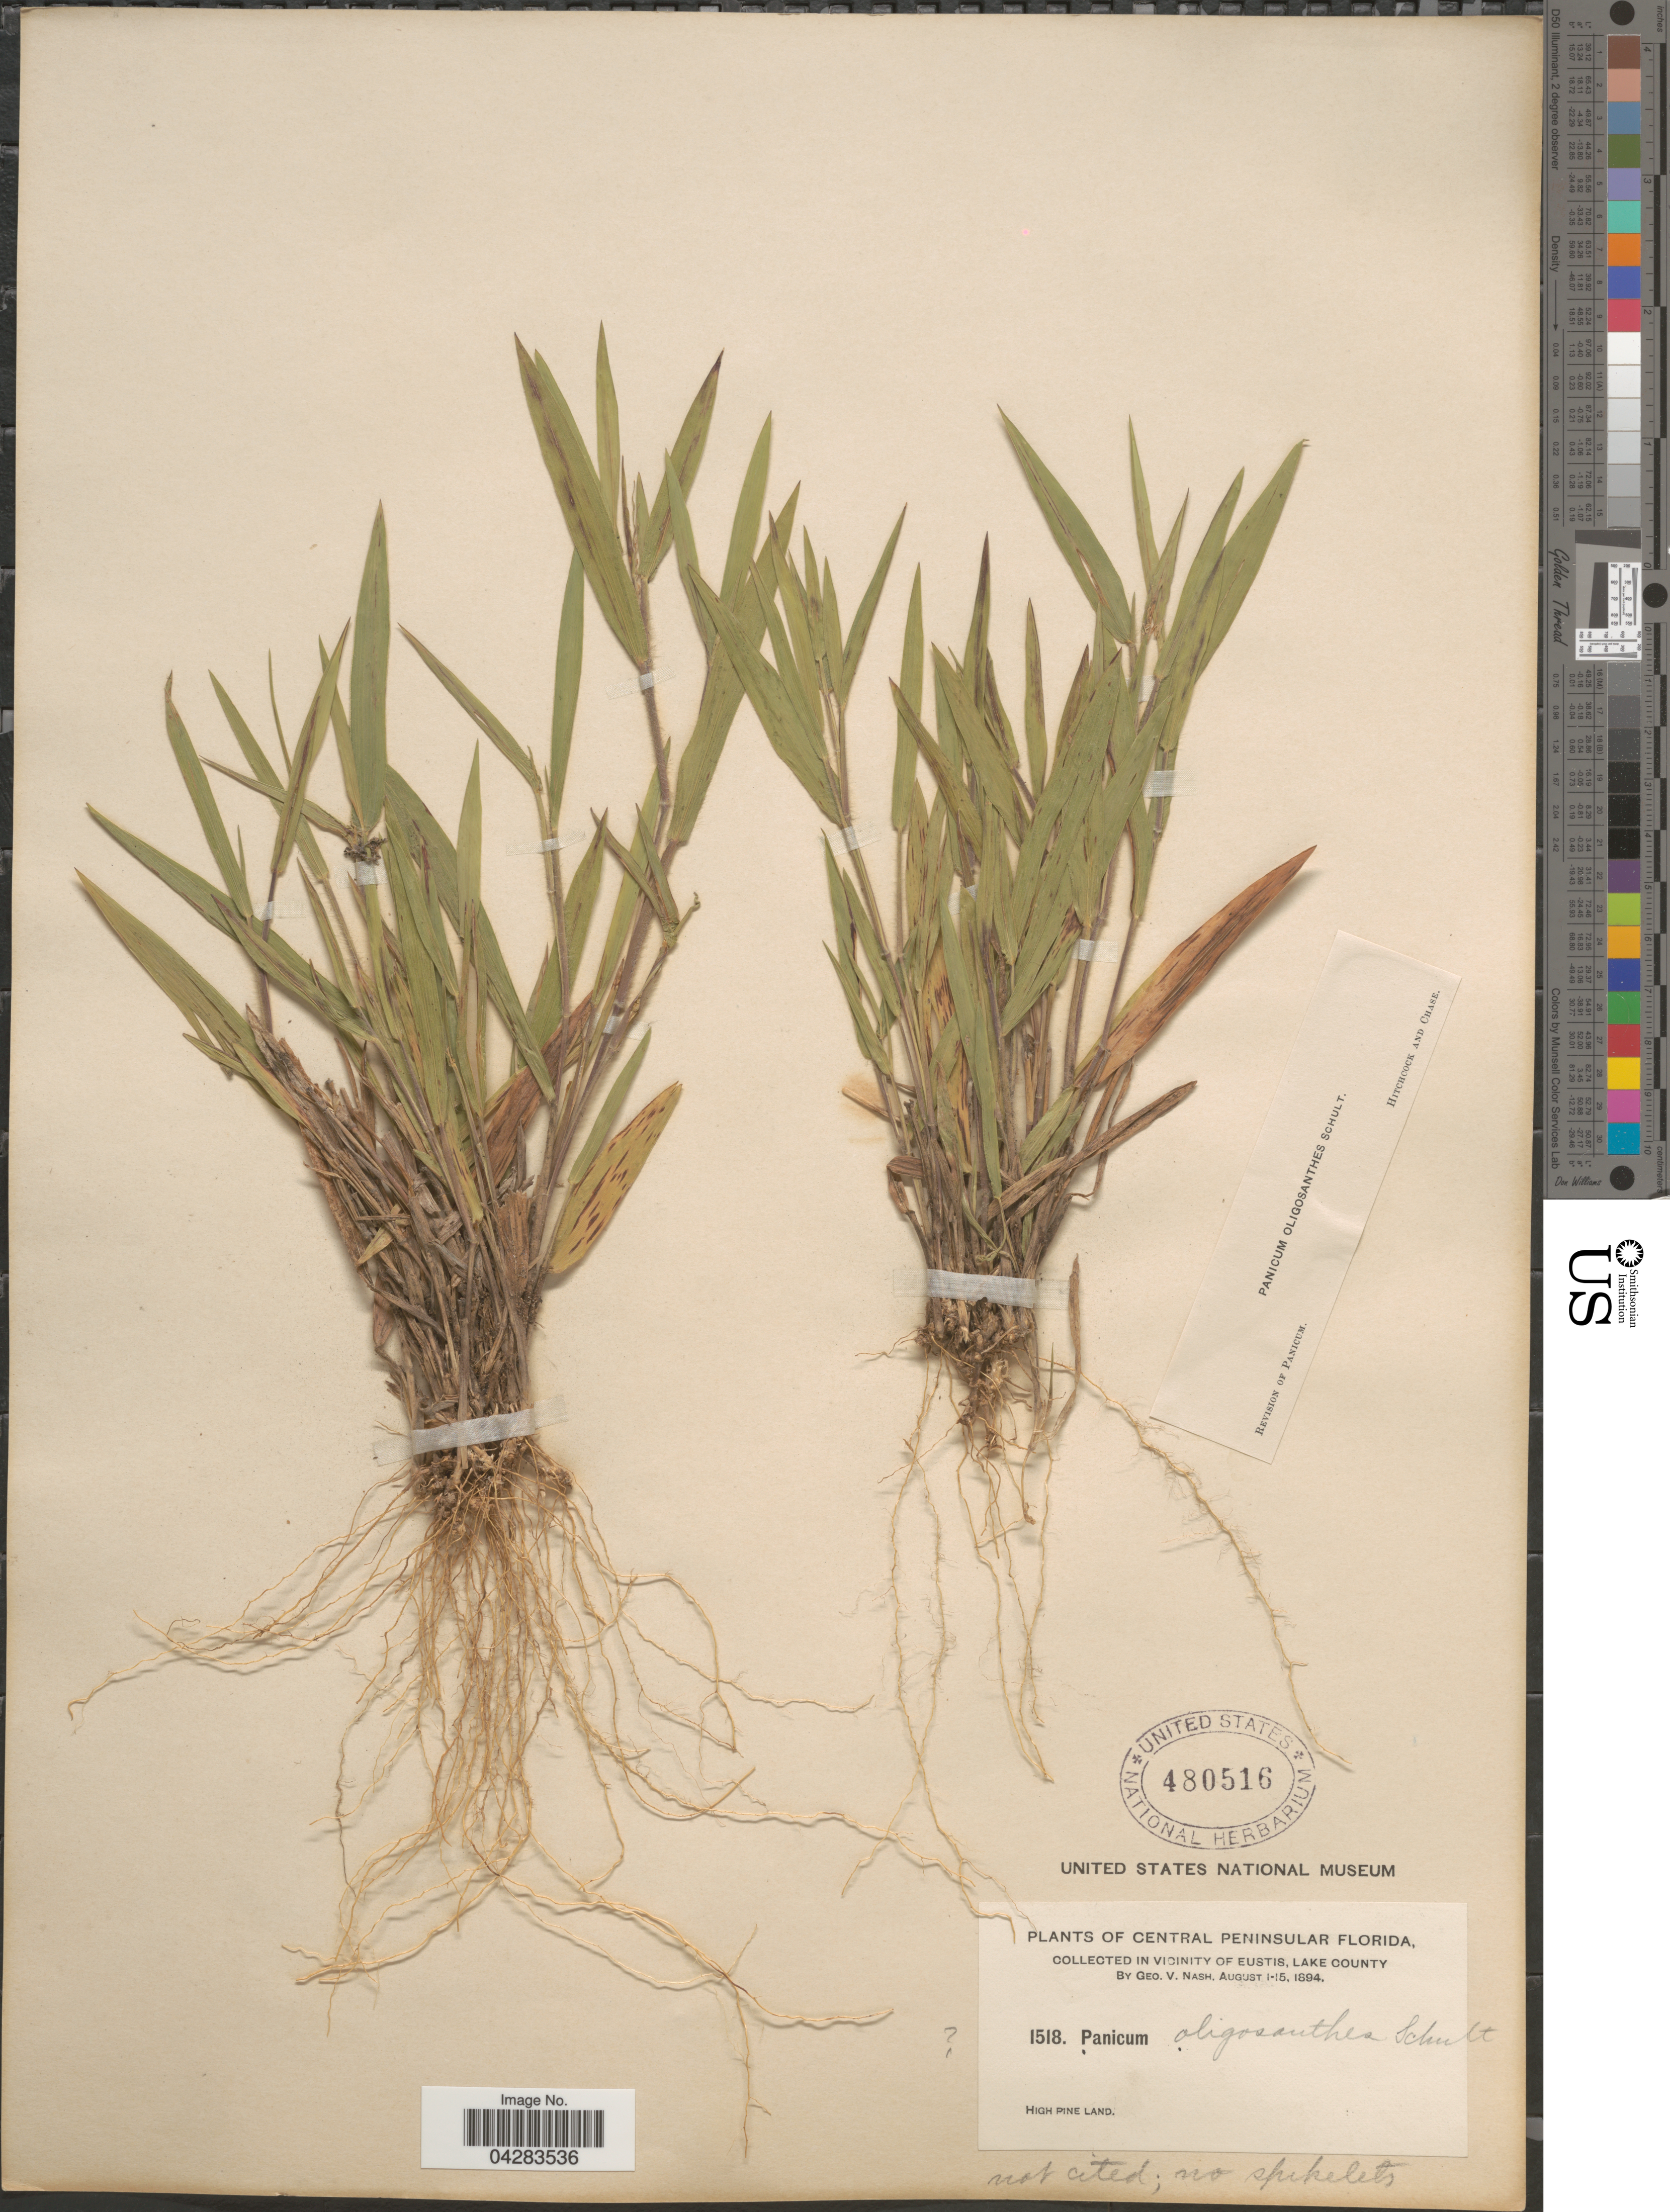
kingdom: Plantae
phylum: Tracheophyta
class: Liliopsida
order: Poales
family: Poaceae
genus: Dichanthelium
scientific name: Dichanthelium oligosanthes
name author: (Schult.) Gould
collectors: G. V. Nash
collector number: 1518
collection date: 1894-08-01/1894-08-15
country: United States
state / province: Florida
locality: Central Peninsular Florida. In Vicinity of Eustis, Lake County. High Pine Land.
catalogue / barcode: US 480516